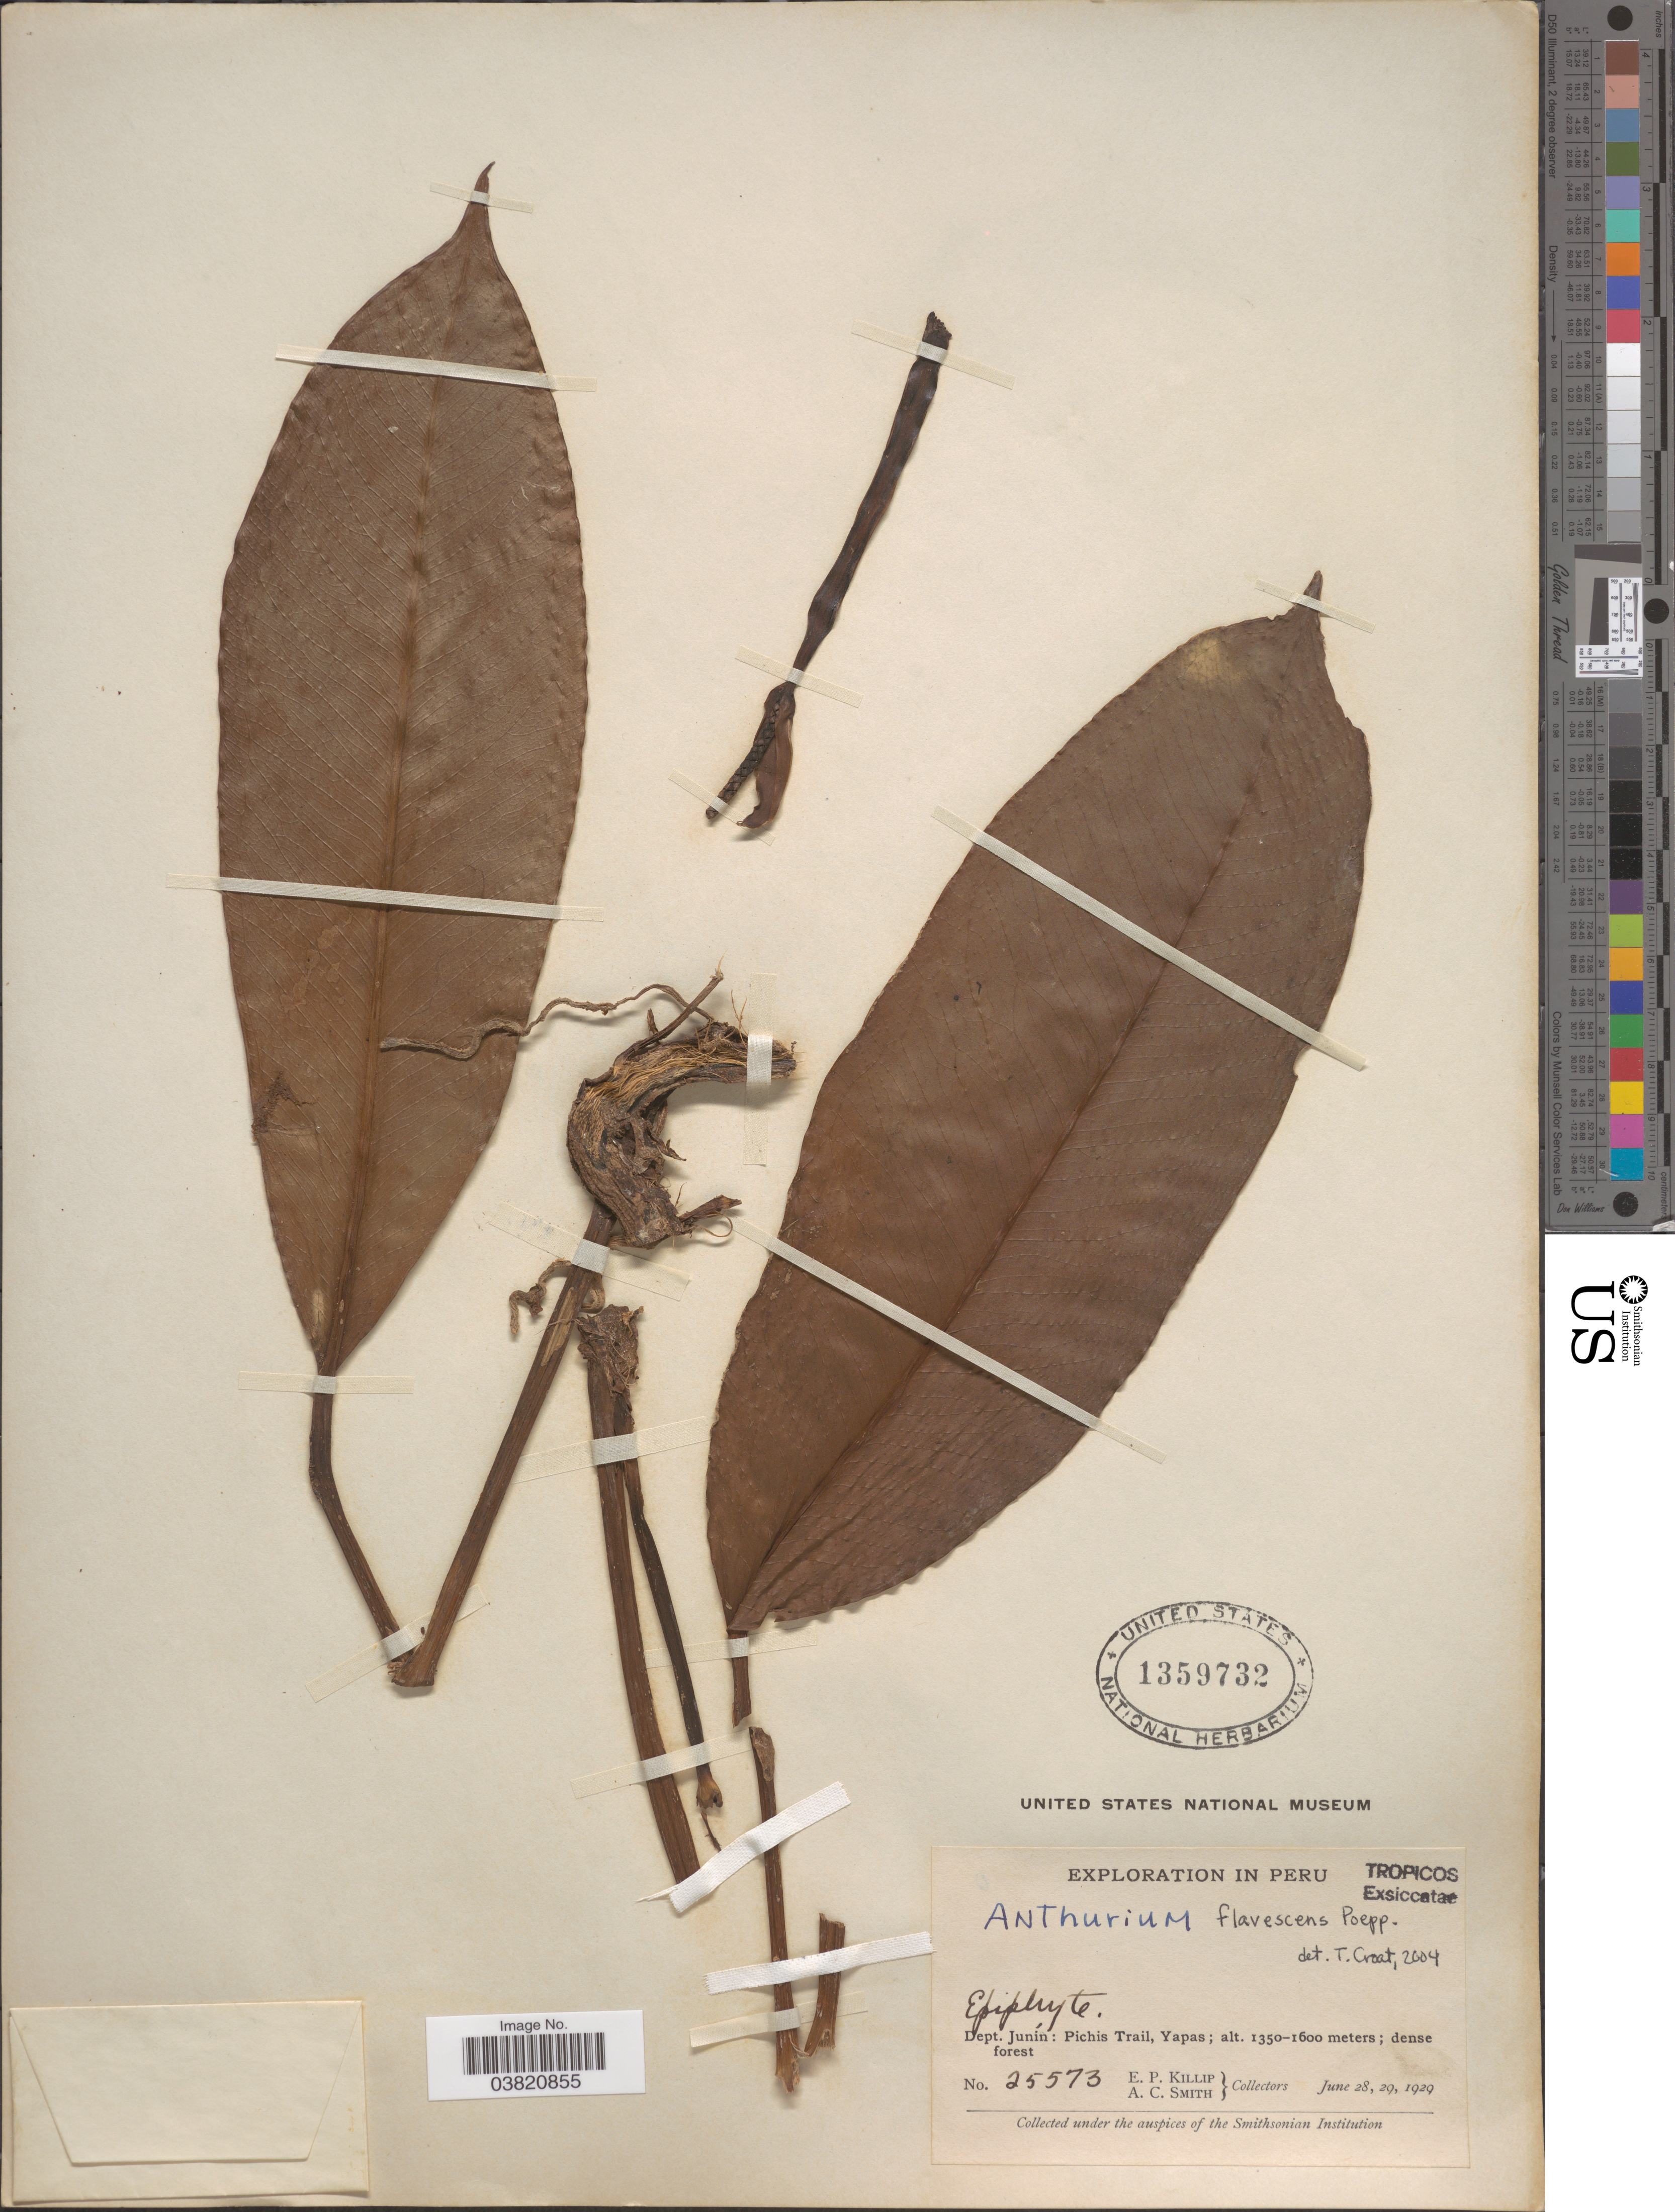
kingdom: Plantae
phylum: Tracheophyta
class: Liliopsida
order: Alismatales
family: Araceae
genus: Anthurium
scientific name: Anthurium flavescens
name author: Poepp.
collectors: E. P. Killip & A. C. Smith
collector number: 25573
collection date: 1929-06-28/1929-06-29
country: Peru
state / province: Junín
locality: Dept. Junín: Pichis Trail, Yapas.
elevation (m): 1350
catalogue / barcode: US 1359732